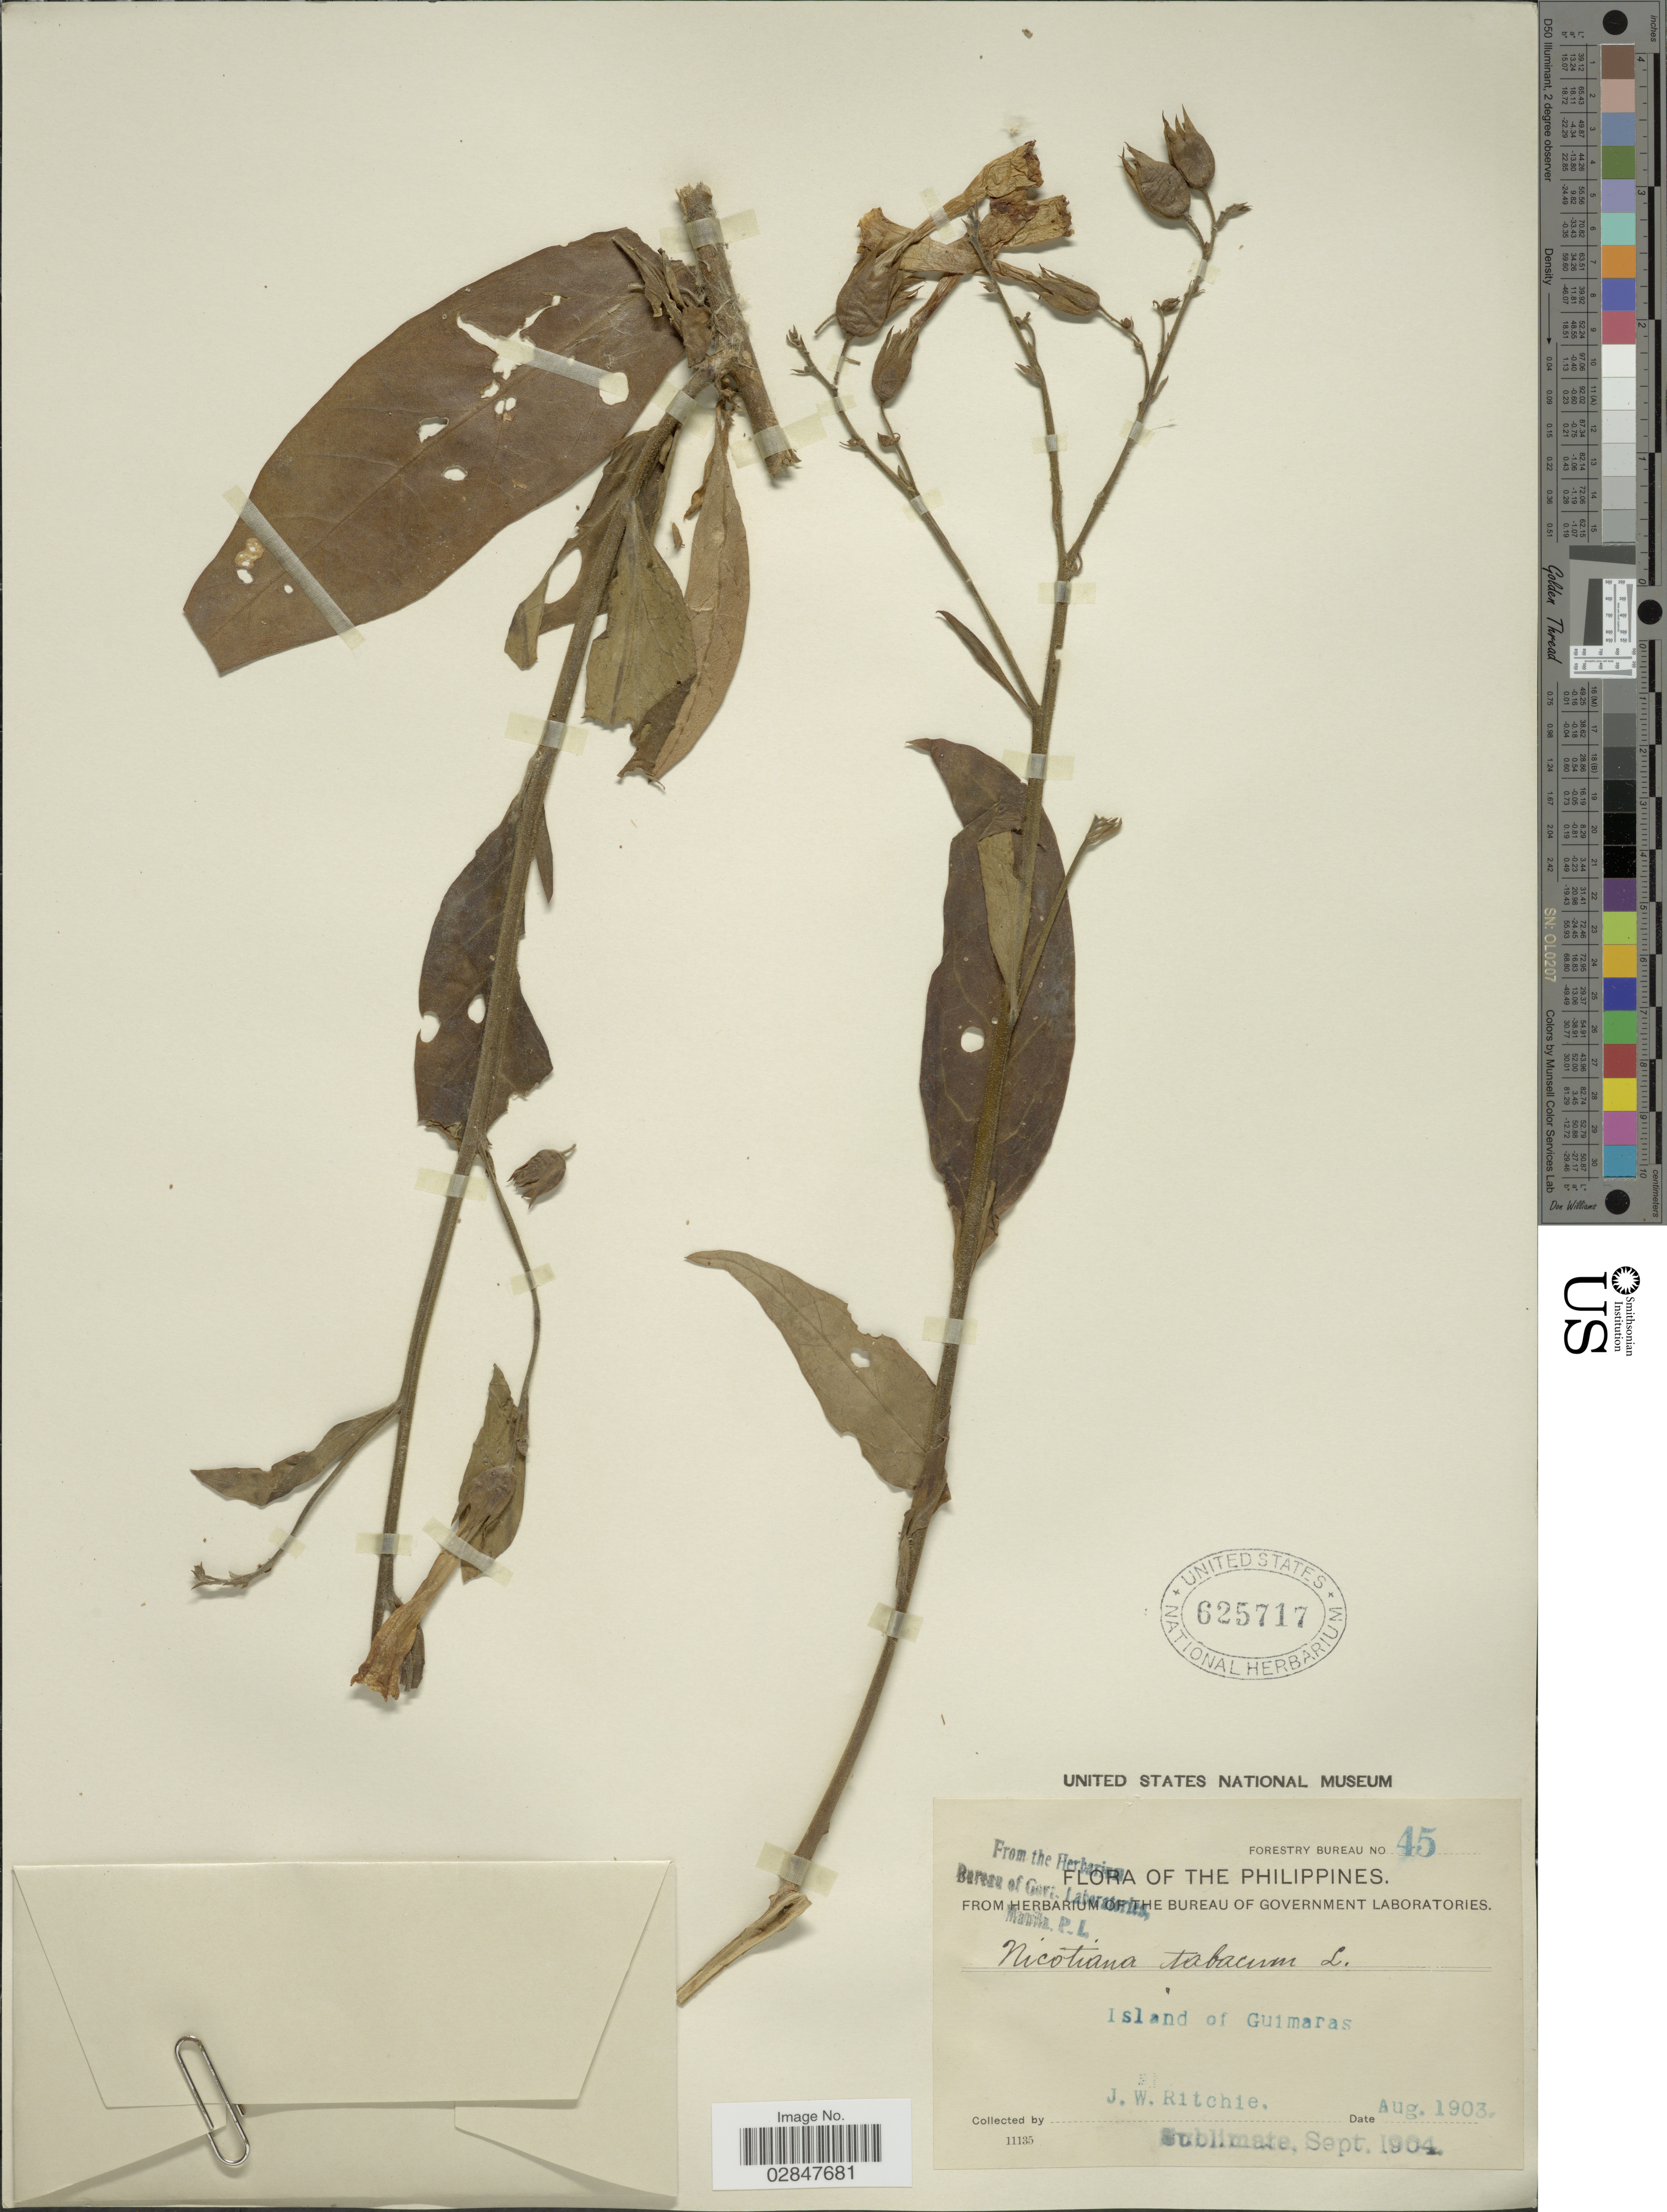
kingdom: Plantae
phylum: Tracheophyta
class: Magnoliopsida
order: Solanales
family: Solanaceae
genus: Nicotiana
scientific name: Nicotiana tabacum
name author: L.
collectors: J. Ritchie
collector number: Forestry Bureau 45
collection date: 1903-08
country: Philippines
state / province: Western Visayas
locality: Island of Guimaras.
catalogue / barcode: US 625717